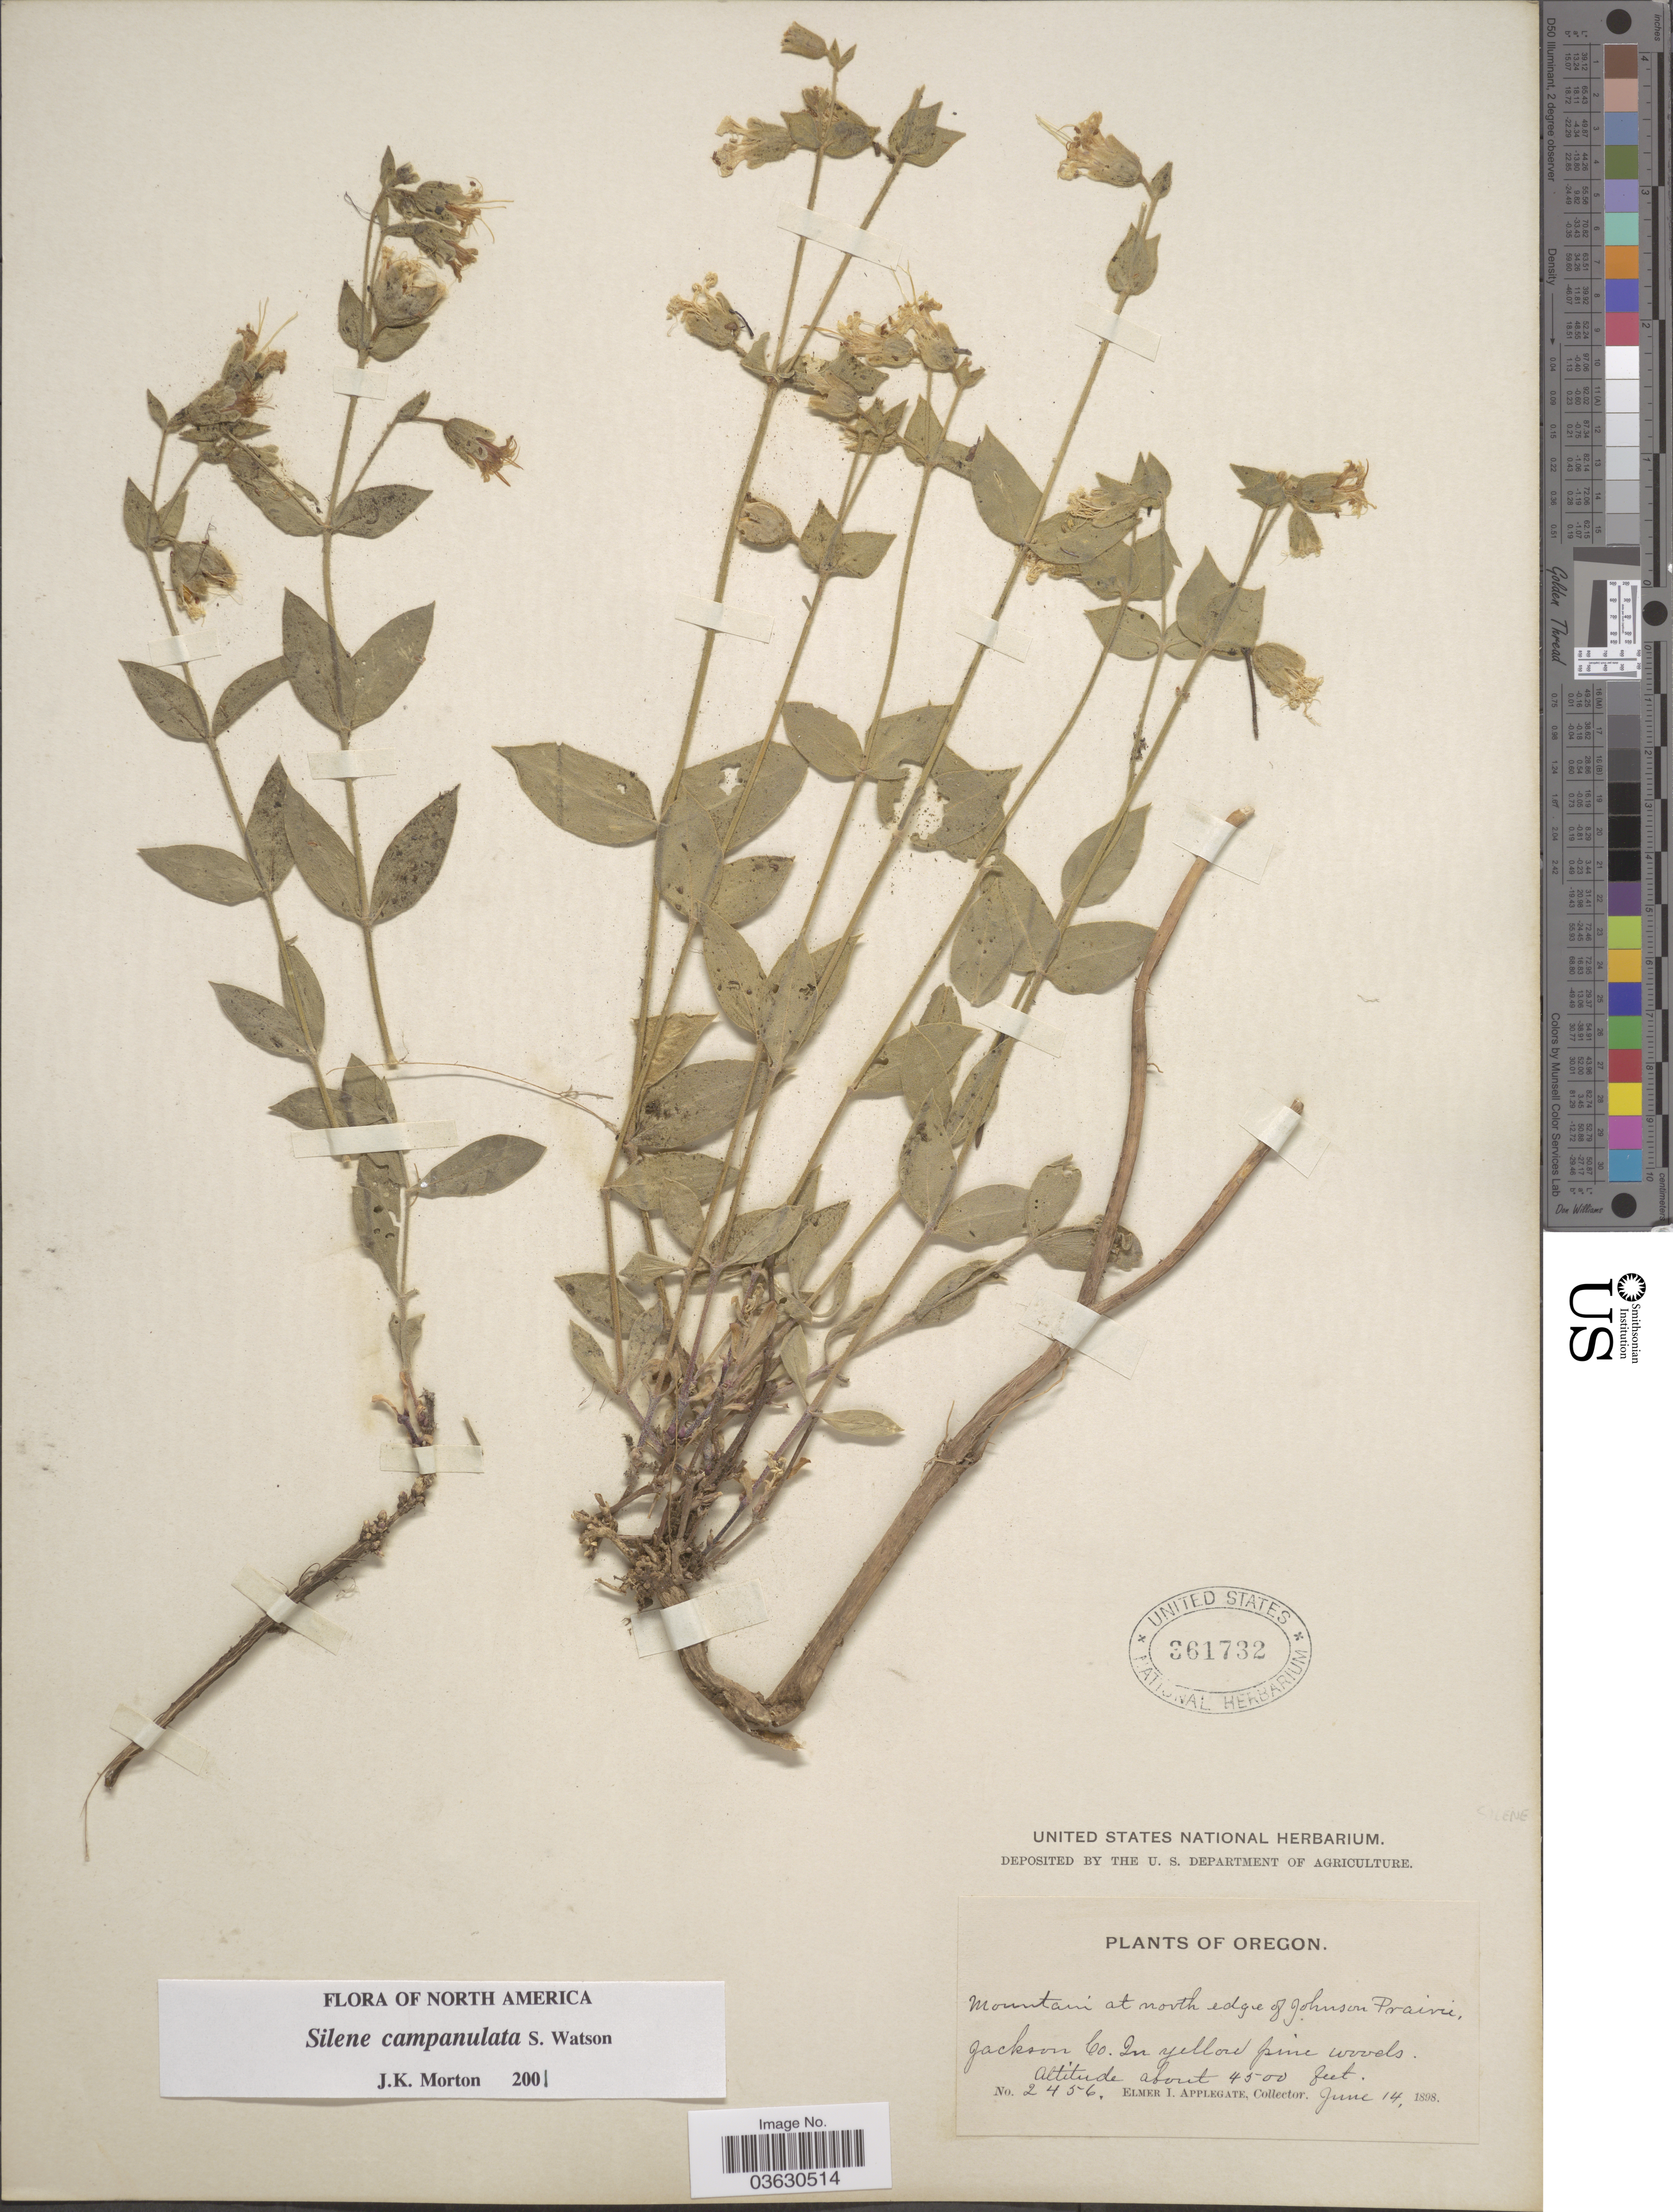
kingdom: Plantae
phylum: Tracheophyta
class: Magnoliopsida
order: Caryophyllales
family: Caryophyllaceae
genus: Silene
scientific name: Silene campanulata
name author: S. Watson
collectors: E. I. Applegate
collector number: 2456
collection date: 1898-06-14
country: United States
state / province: Oregon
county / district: Jackson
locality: Mountain at north edge of Johnson Prairie, Jackson Co.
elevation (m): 1372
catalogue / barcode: US 361732